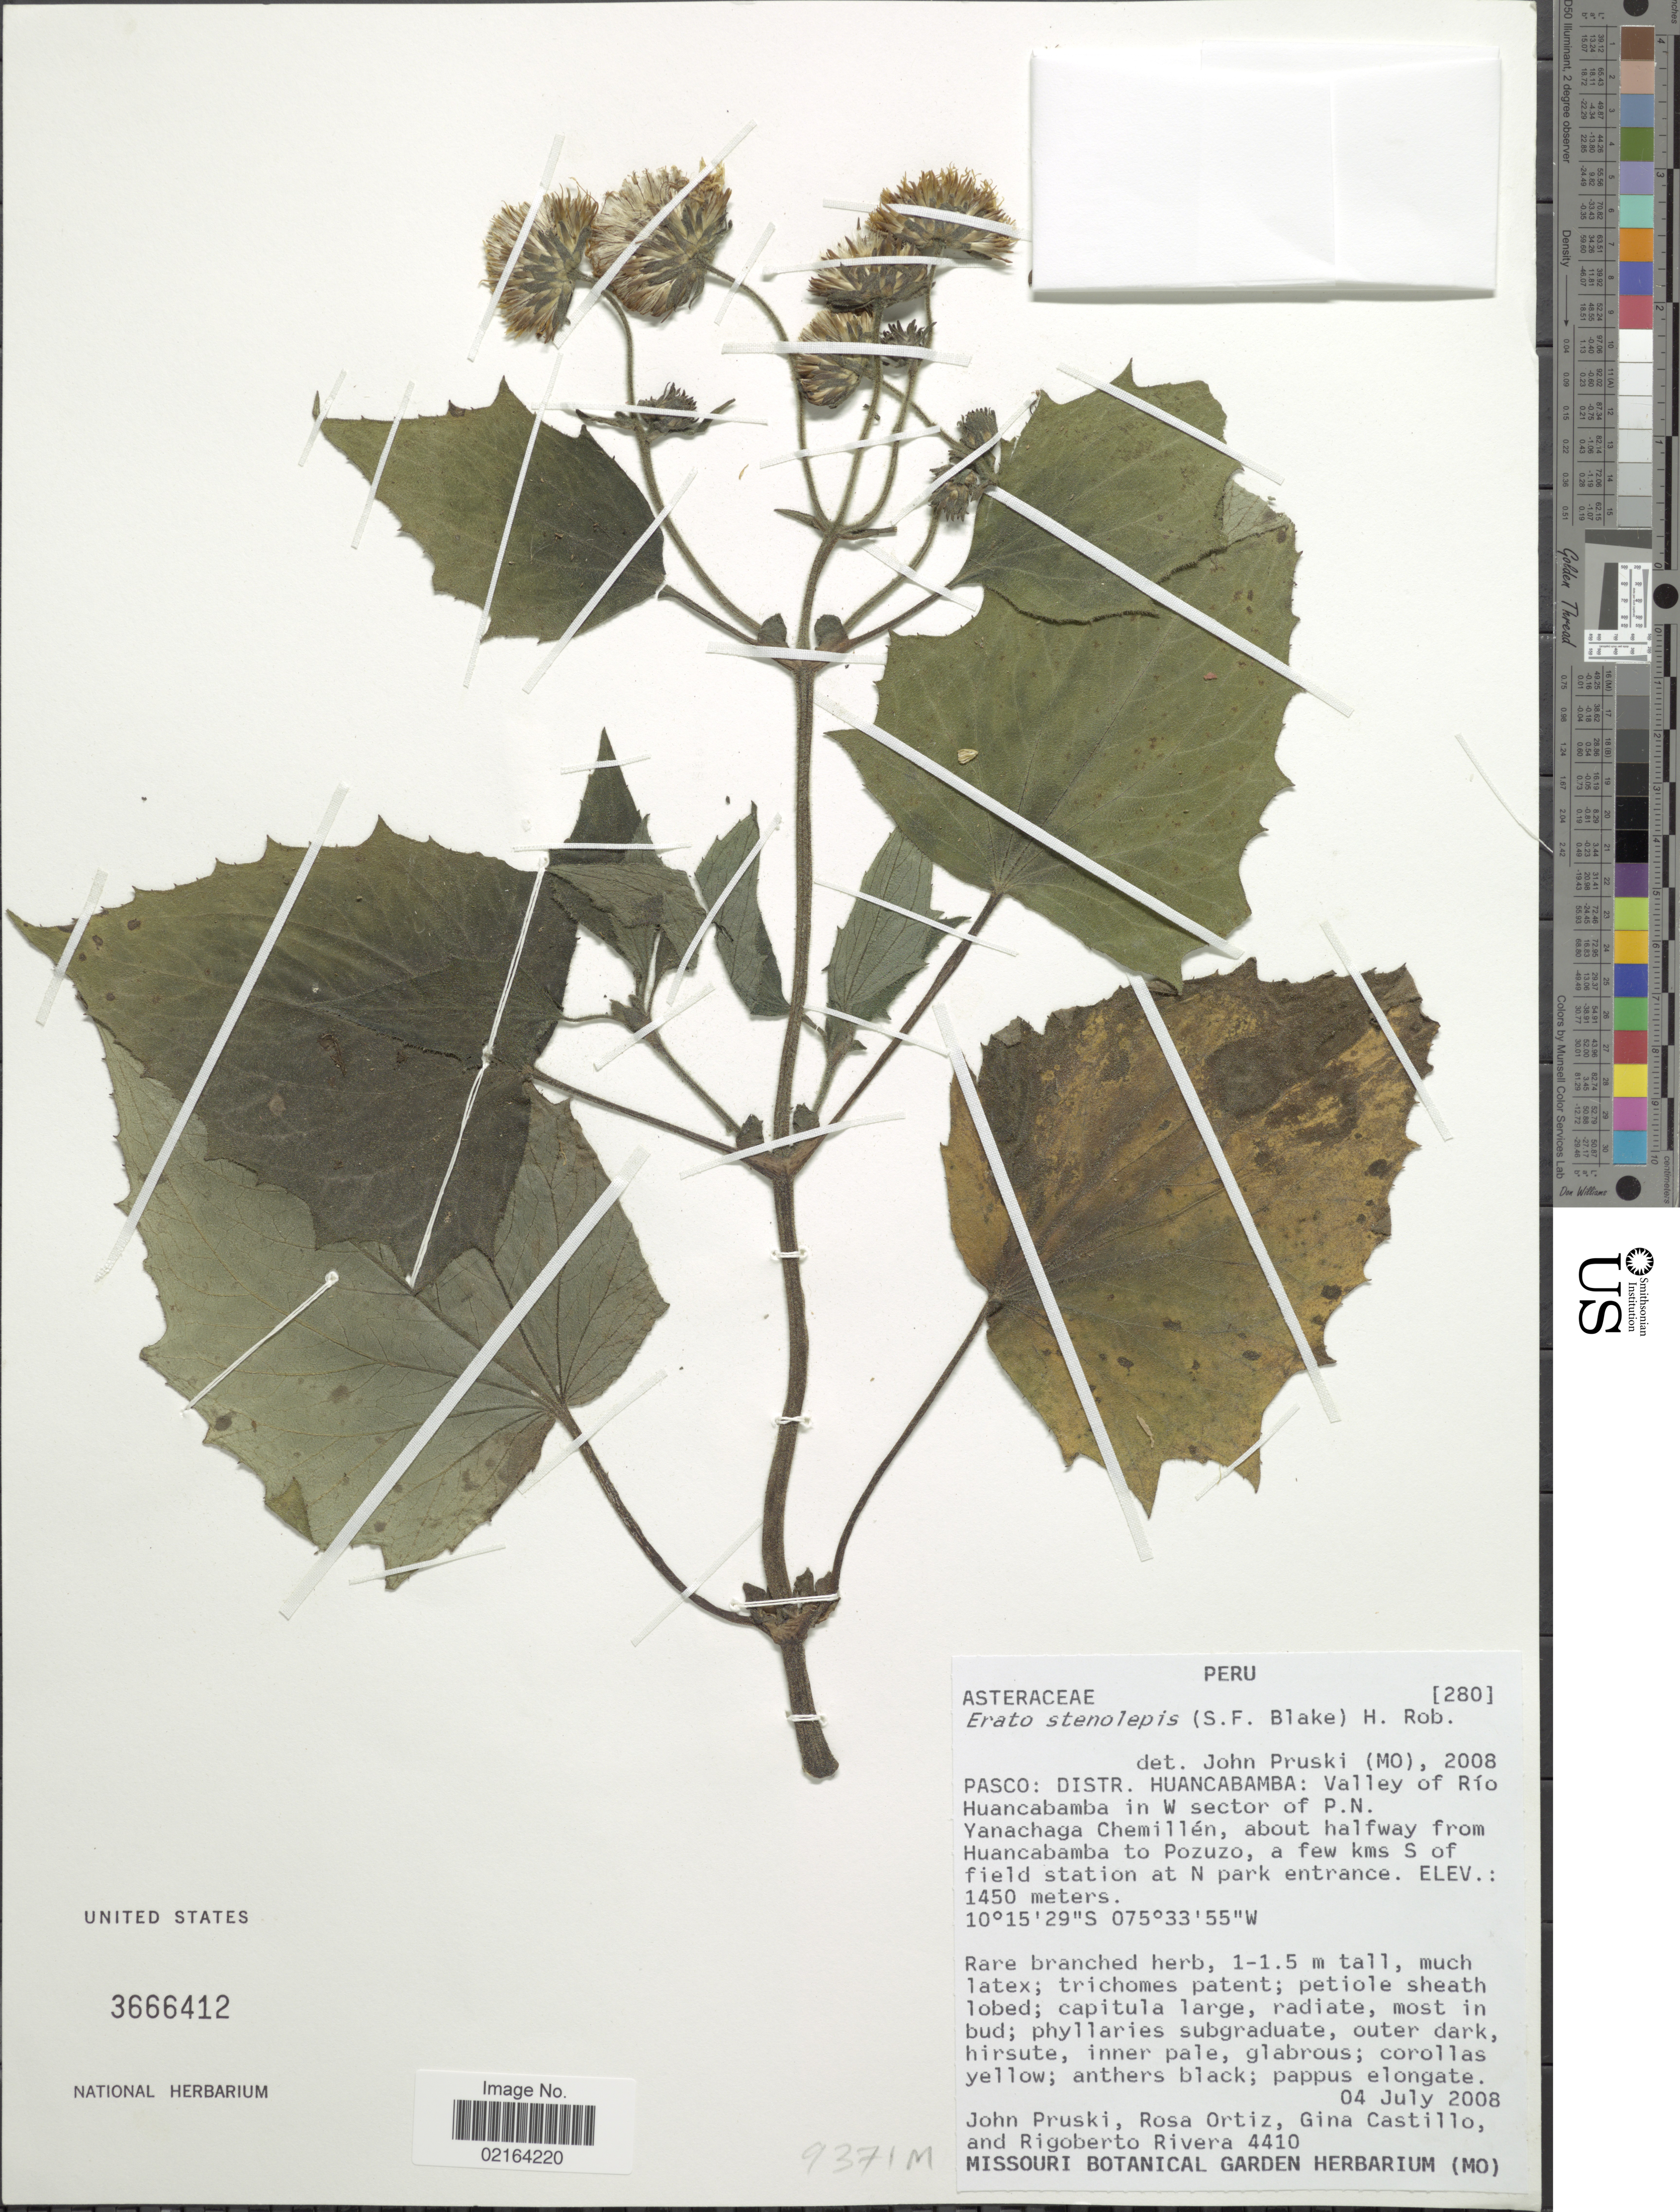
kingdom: Plantae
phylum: Tracheophyta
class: Magnoliopsida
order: Asterales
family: Asteraceae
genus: Erato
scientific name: Erato stenolepis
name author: (Hieron.) H. Rob.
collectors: J. F. Pruski, R. del C. Ortiz, G. Castillo & R. Rivera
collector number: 4410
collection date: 2008-07-04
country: Peru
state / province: Pasco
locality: Pasco: Distr. Huancabamba: Valley of Rio Huancabamba in W sector of P. N. Yanachaga Chemillen, about halfway from Huancabamba to Pozuzo, a few kms S of field station at N park entrance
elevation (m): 1450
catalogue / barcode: US 3666412